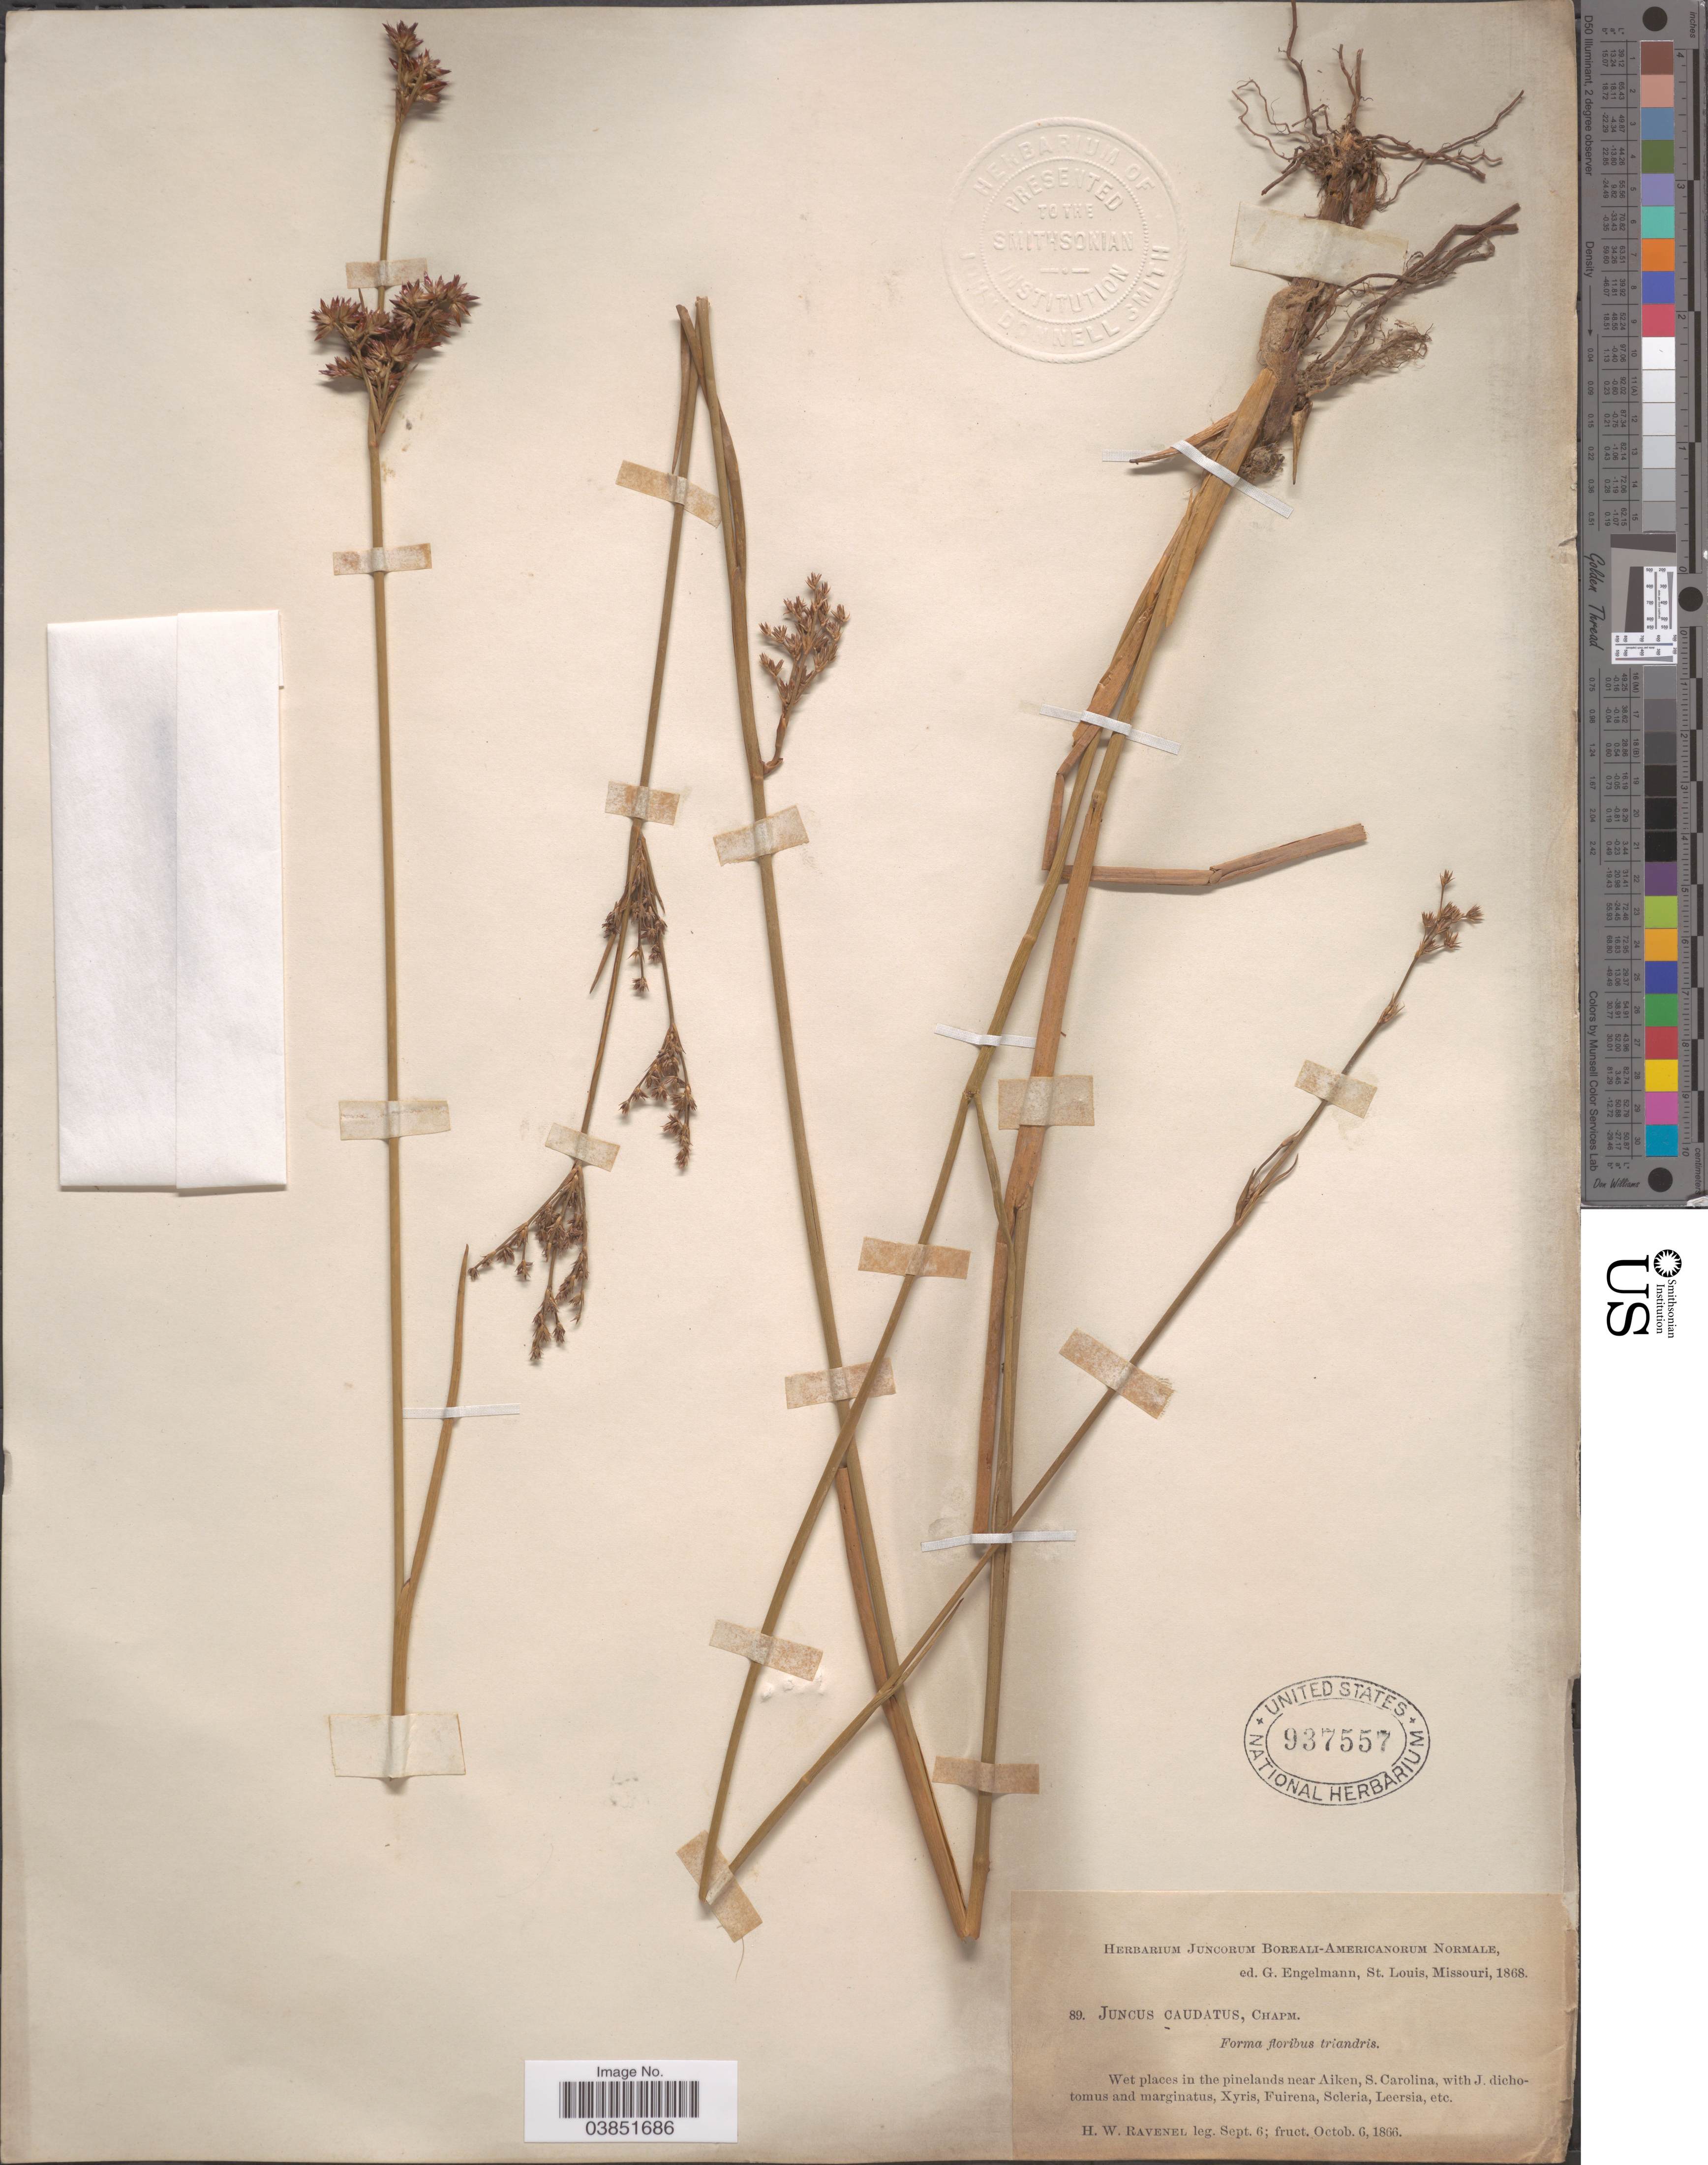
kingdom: Plantae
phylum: Tracheophyta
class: Liliopsida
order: Poales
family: Juncaceae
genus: Juncus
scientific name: Juncus caudatus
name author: Chapm.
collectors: H. Ravenel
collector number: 89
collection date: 1866-09-06/1866-10-06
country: United States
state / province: South Carolina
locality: Near Aiken.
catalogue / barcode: US 937557